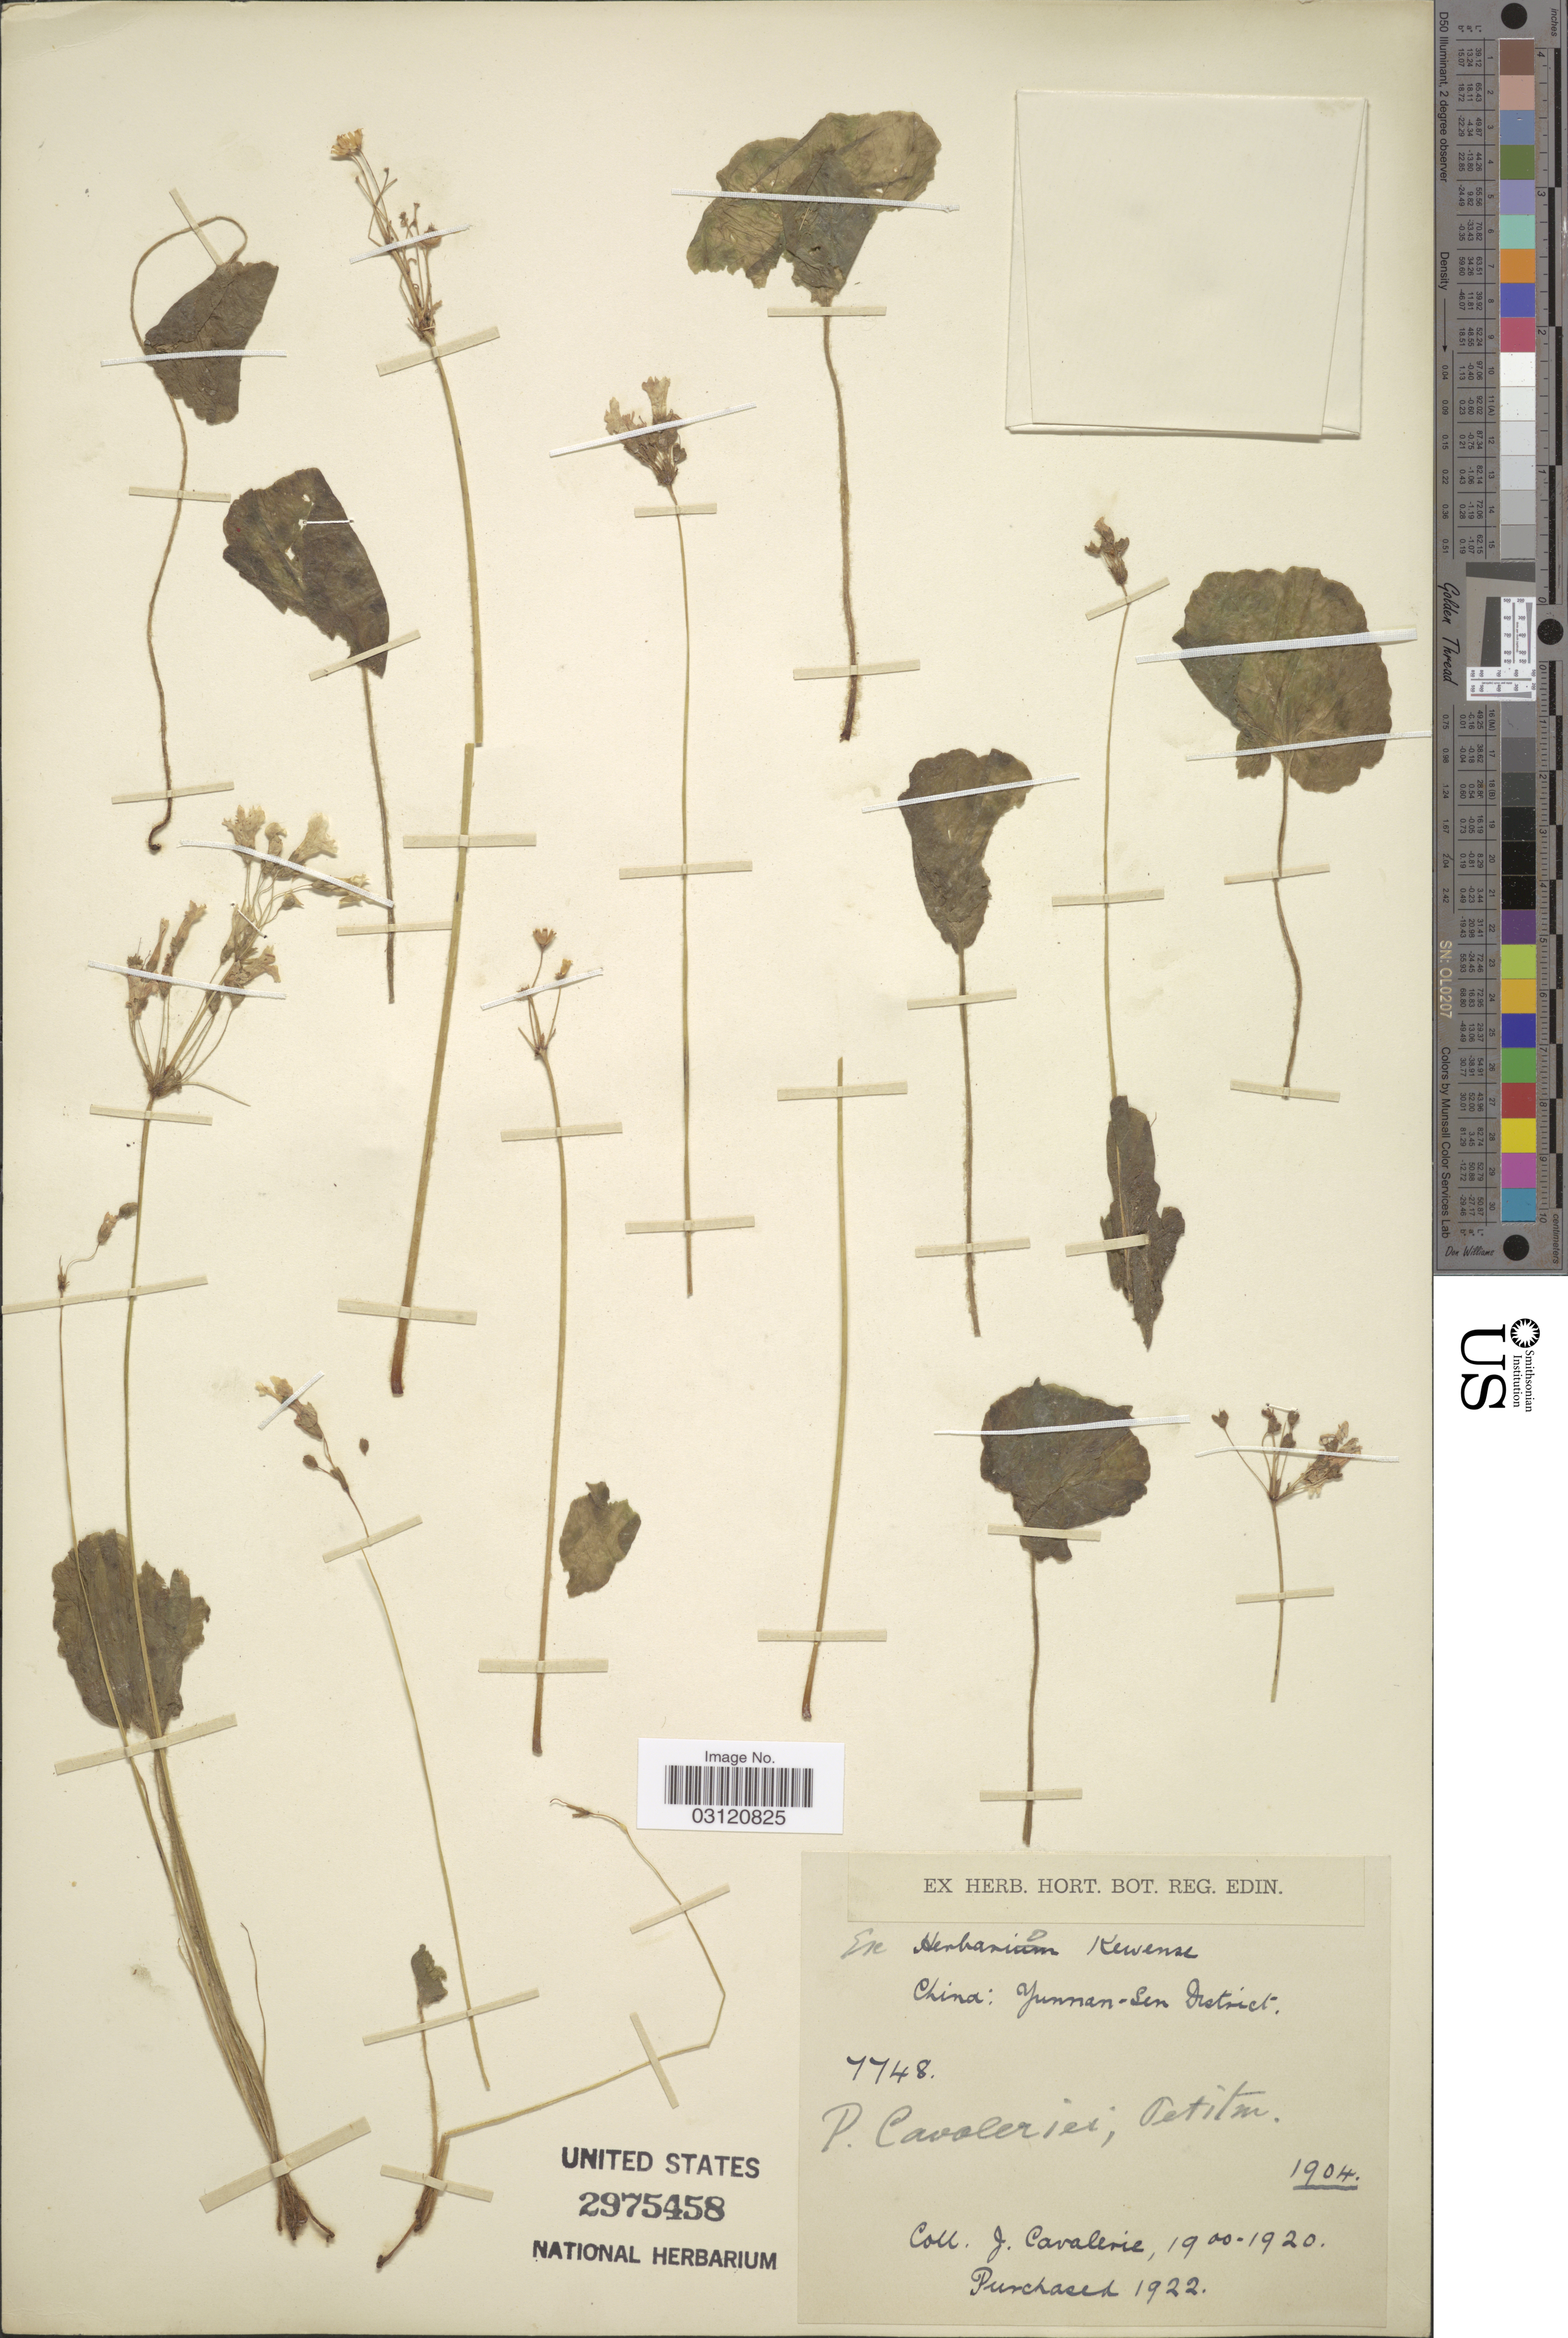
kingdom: Plantae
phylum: Tracheophyta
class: Magnoliopsida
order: Ericales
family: Primulaceae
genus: Primula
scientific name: Primula cavaleriei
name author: Petitm.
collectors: J. Cavalerie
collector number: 7748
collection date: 1900/1920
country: China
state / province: Yunnan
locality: Yunnan-Sen District.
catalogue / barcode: US 2975458